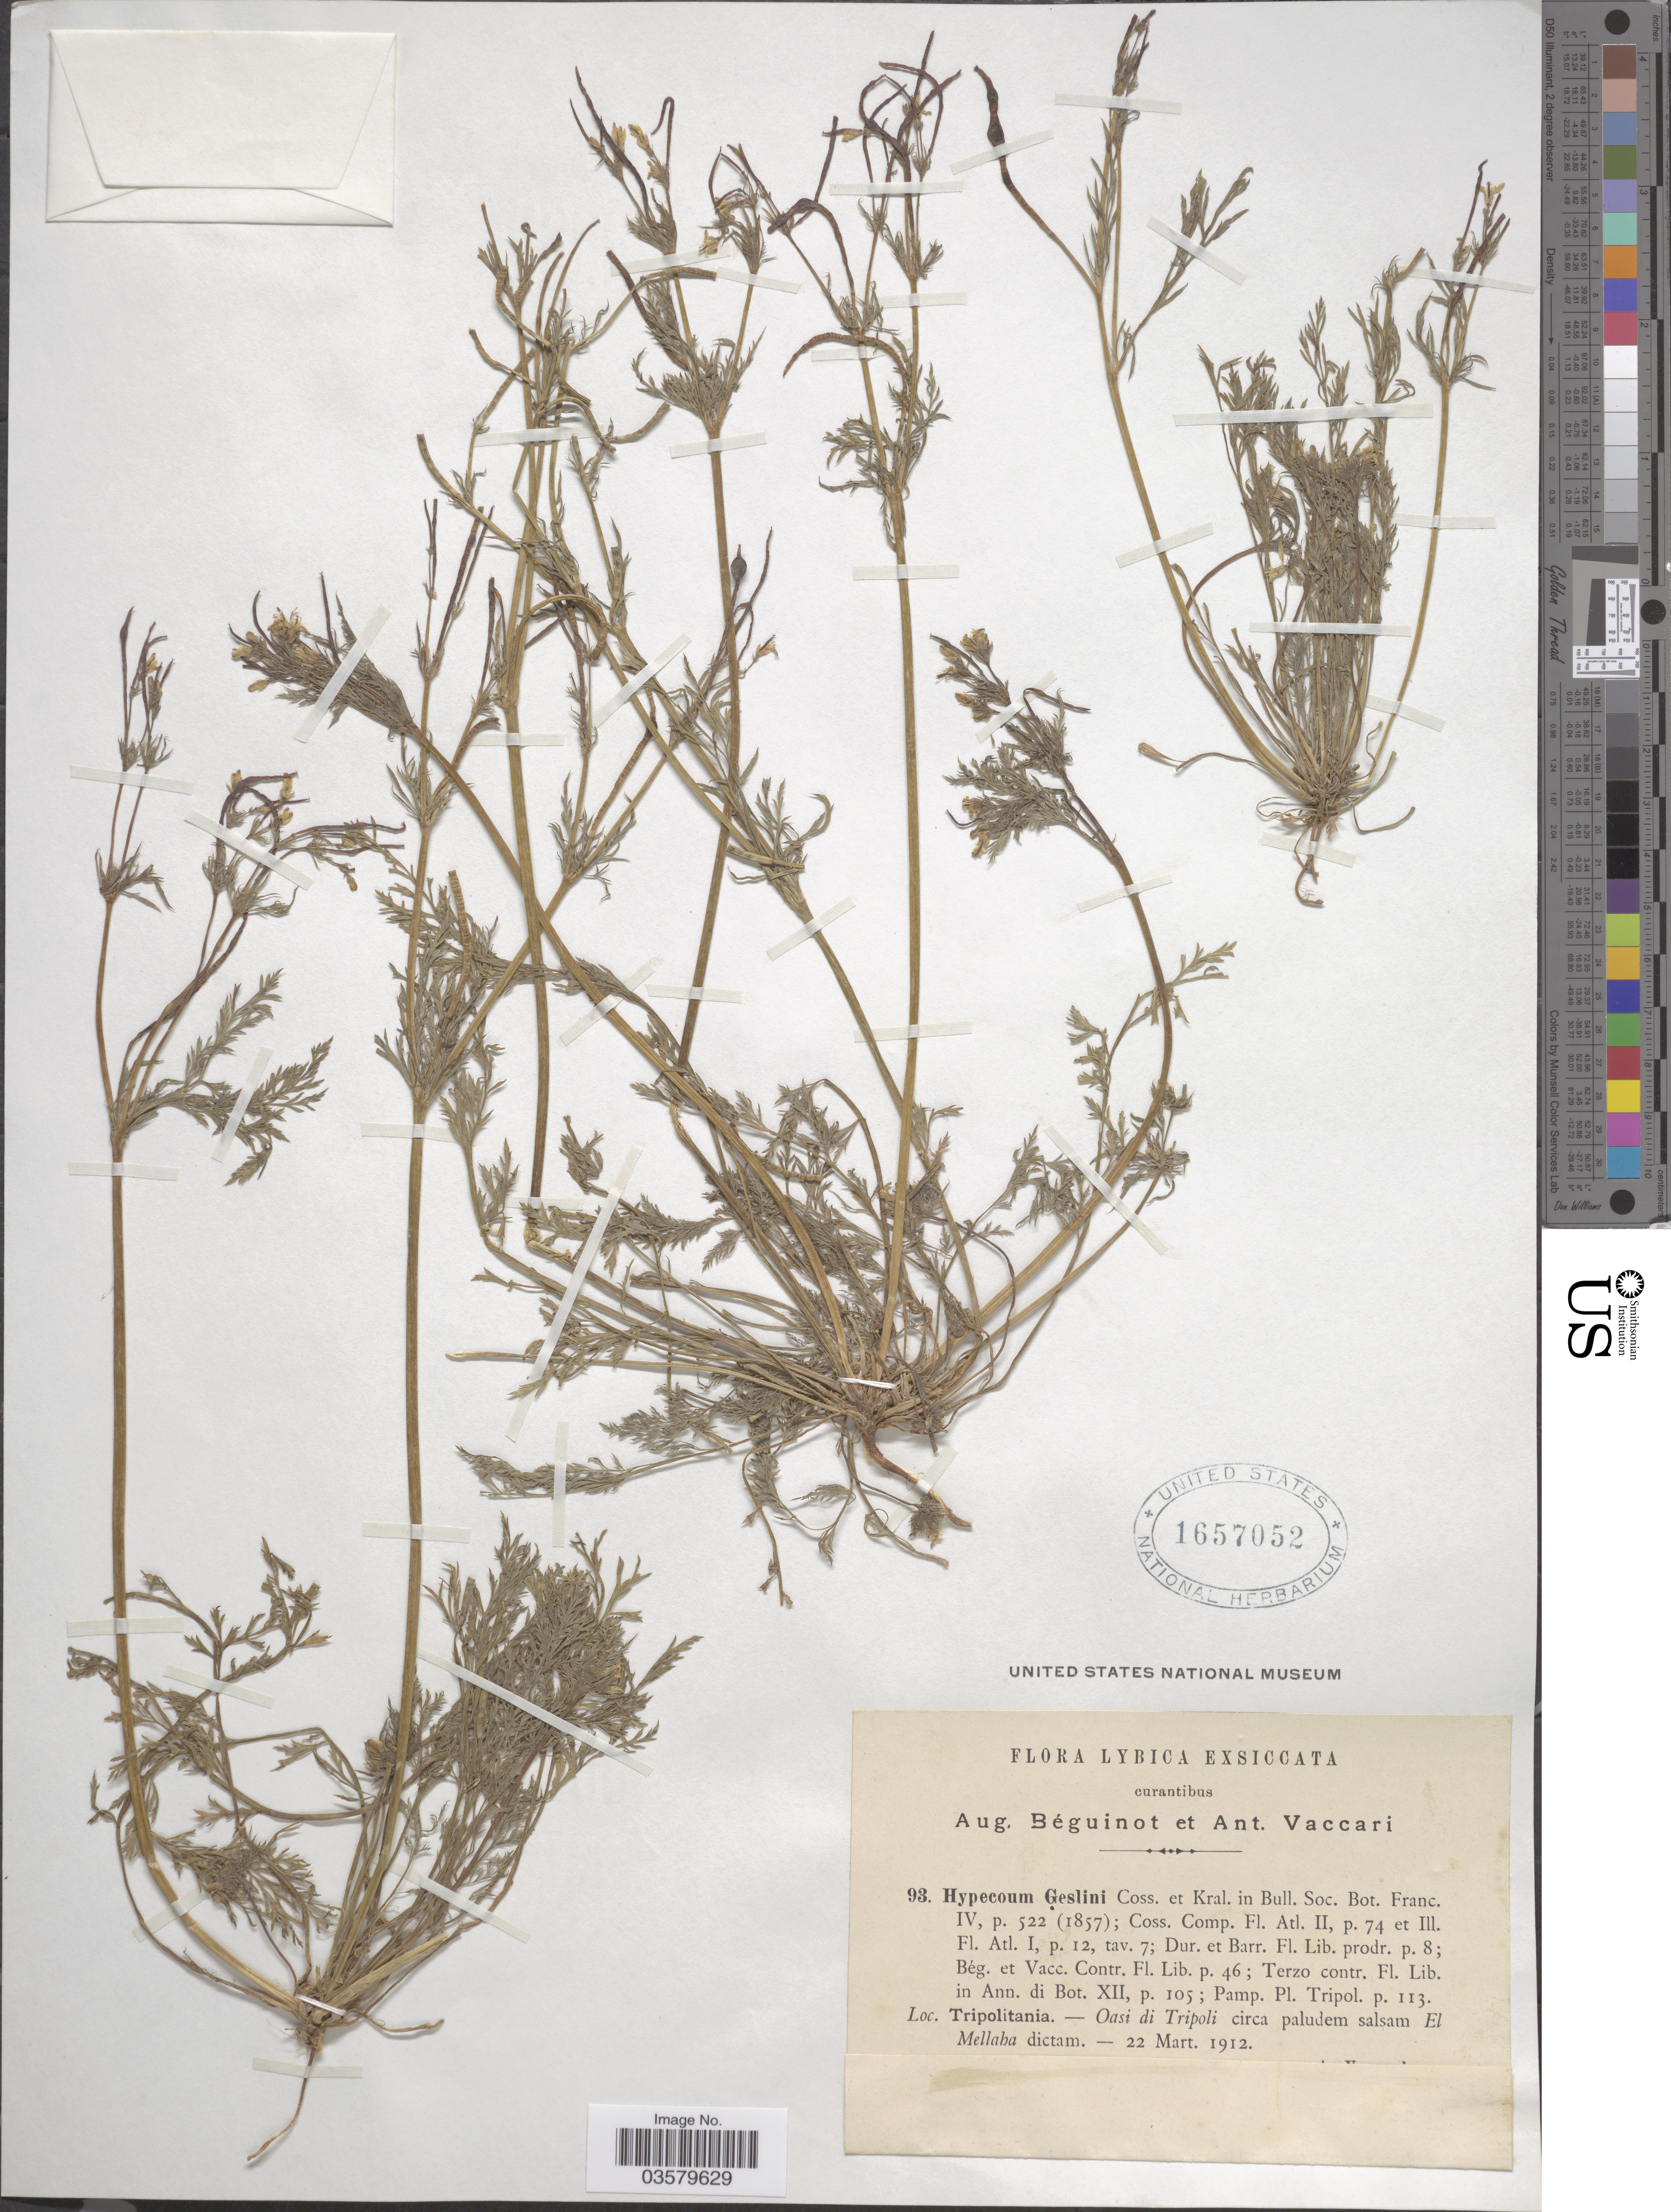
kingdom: Plantae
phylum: Tracheophyta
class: Magnoliopsida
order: Ranunculales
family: Papaveraceae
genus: Hypecoum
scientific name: Hypecoum geslinii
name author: Coss. & Kralik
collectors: A. Béguinot & A. Vaccari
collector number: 93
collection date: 1912-03-22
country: Libya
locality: Tripolitania. Oasi di Tripoli circa paludem salsam El Mellaba dictam.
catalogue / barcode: US 1657052